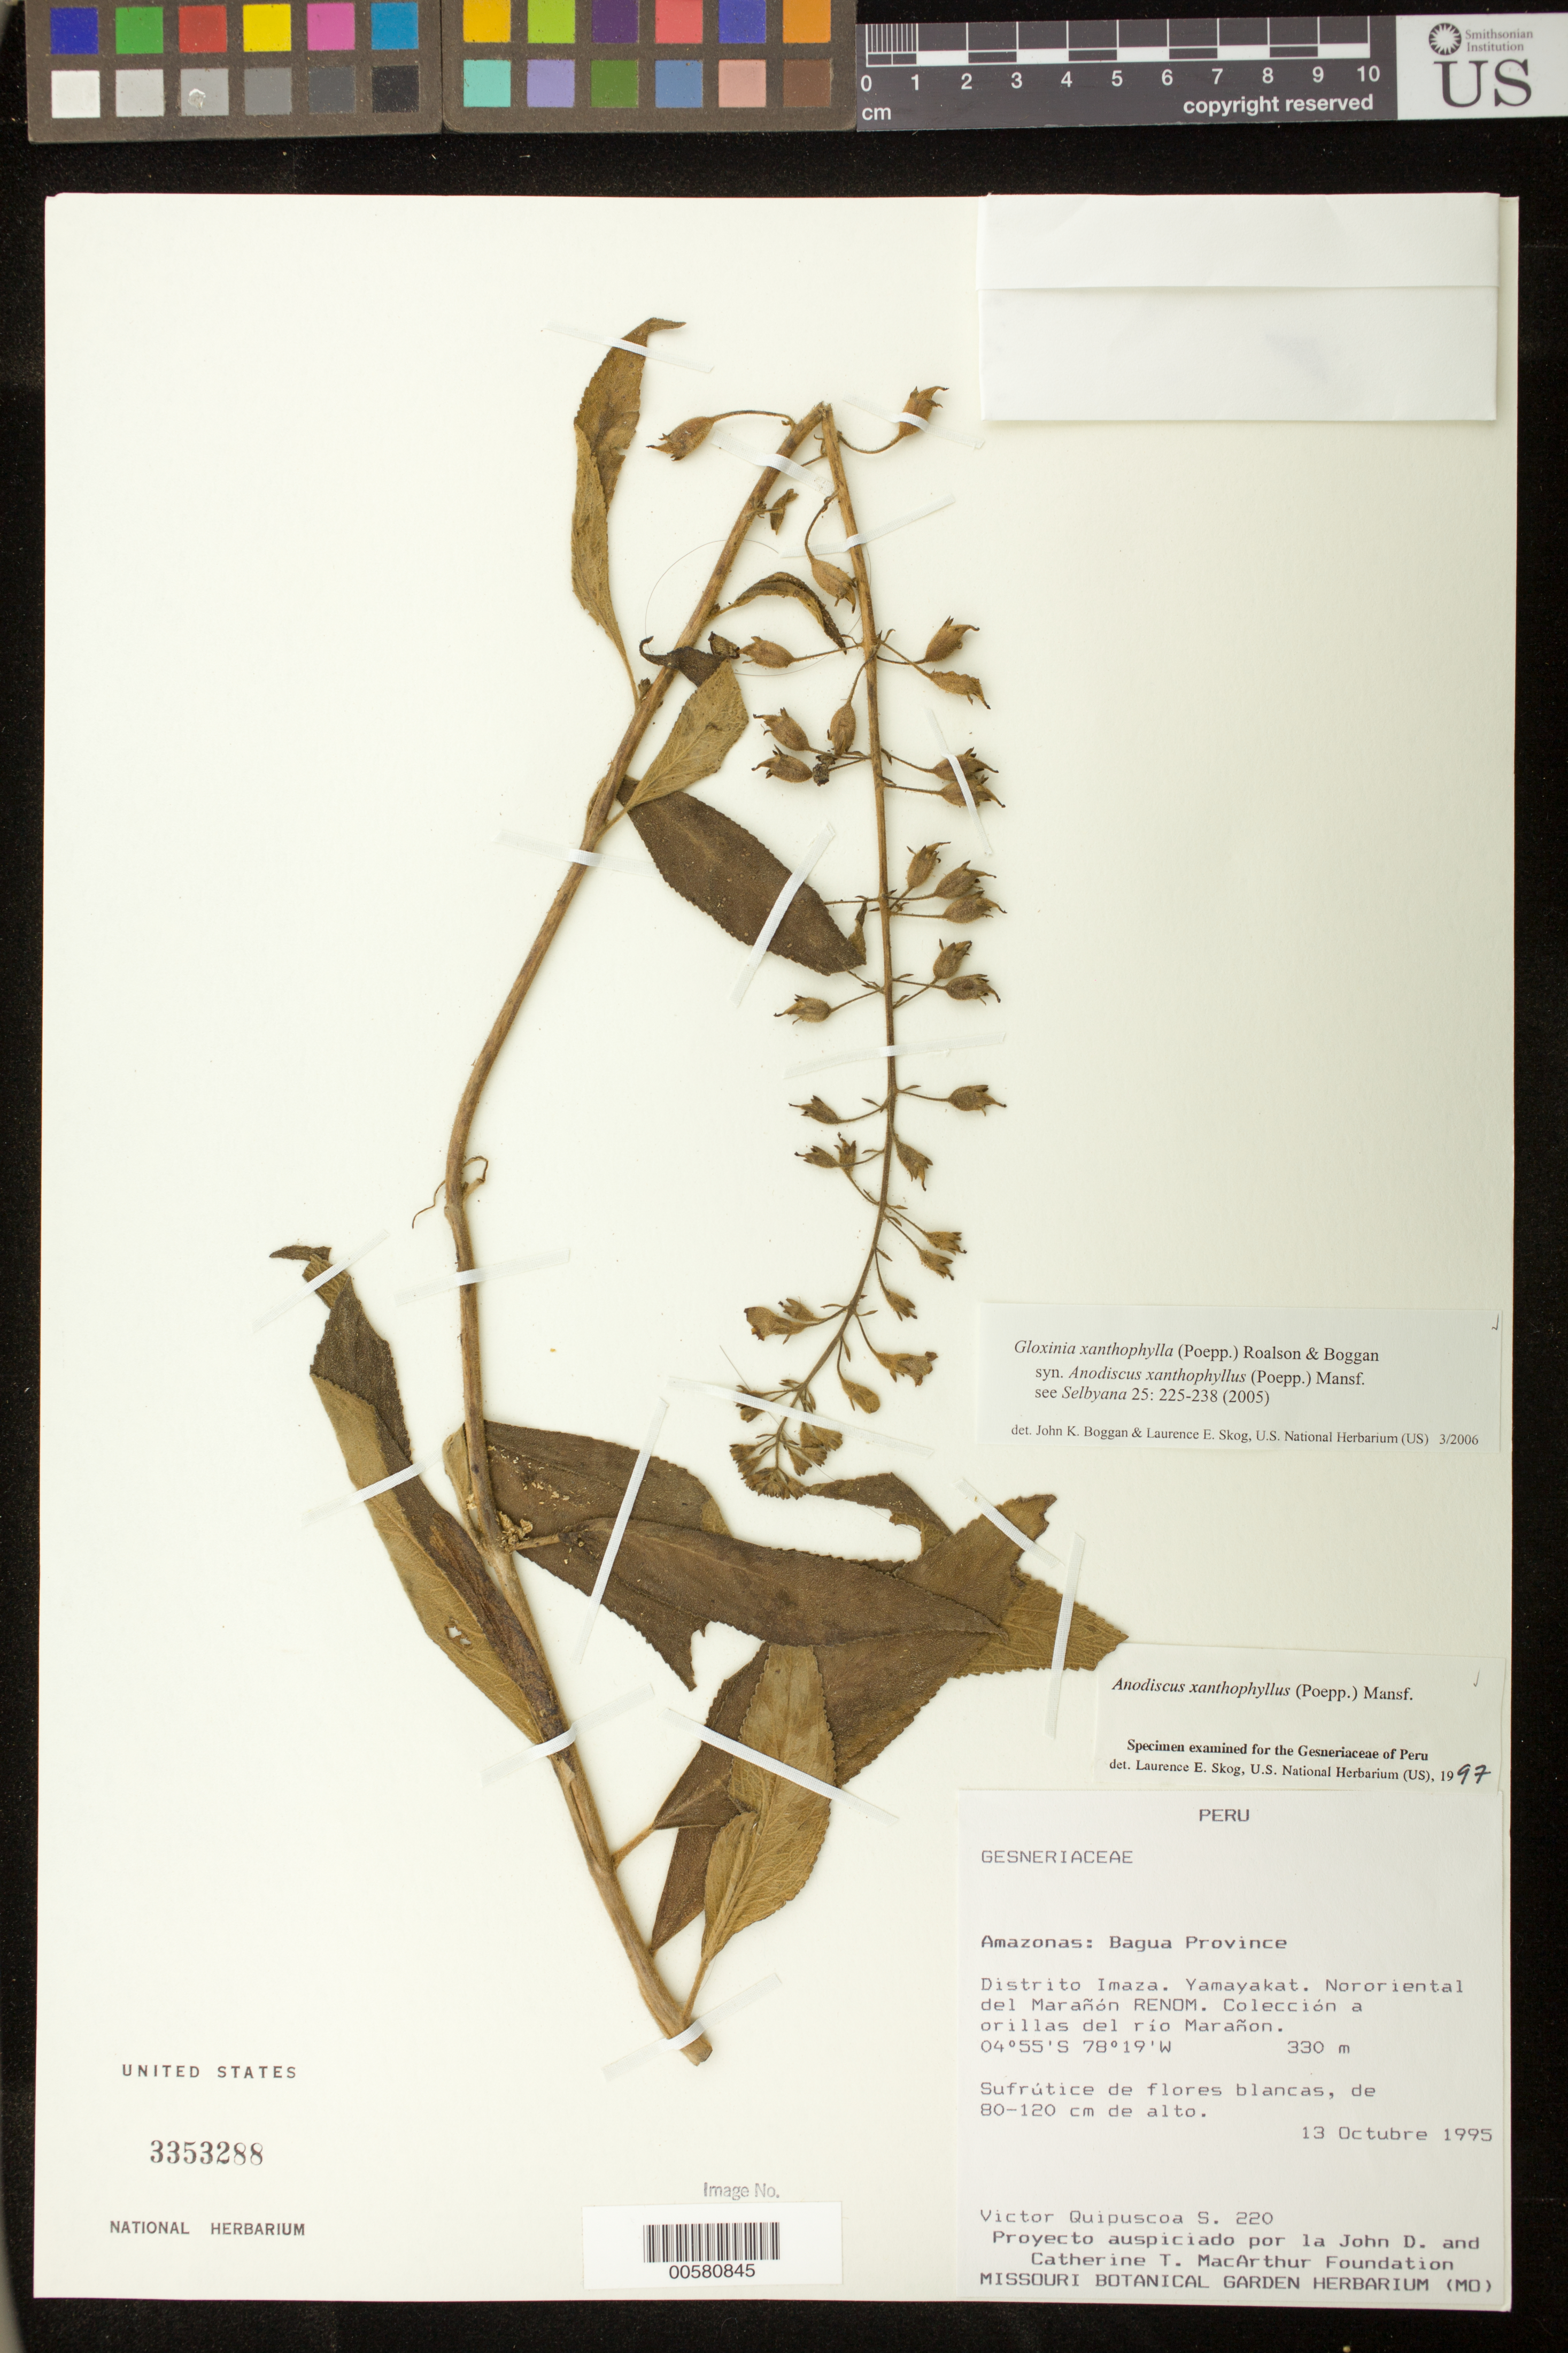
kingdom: Plantae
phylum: Tracheophyta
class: Magnoliopsida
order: Lamiales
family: Gesneriaceae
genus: Gloxinia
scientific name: Gloxinia xanthophylla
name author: (Poepp.) Roalson & Boggan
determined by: Boggan, J. K.; Skog, L. E.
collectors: V. Quipuscoa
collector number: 220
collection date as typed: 13 Oct 1995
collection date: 1995-10-13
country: Peru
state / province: Amazonas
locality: Prov. Bagua, dtto. Imaza: Yamayakat, nororiental del Marañón RENOM; colección a orillas del río Marañon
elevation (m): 330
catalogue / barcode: US 3353288